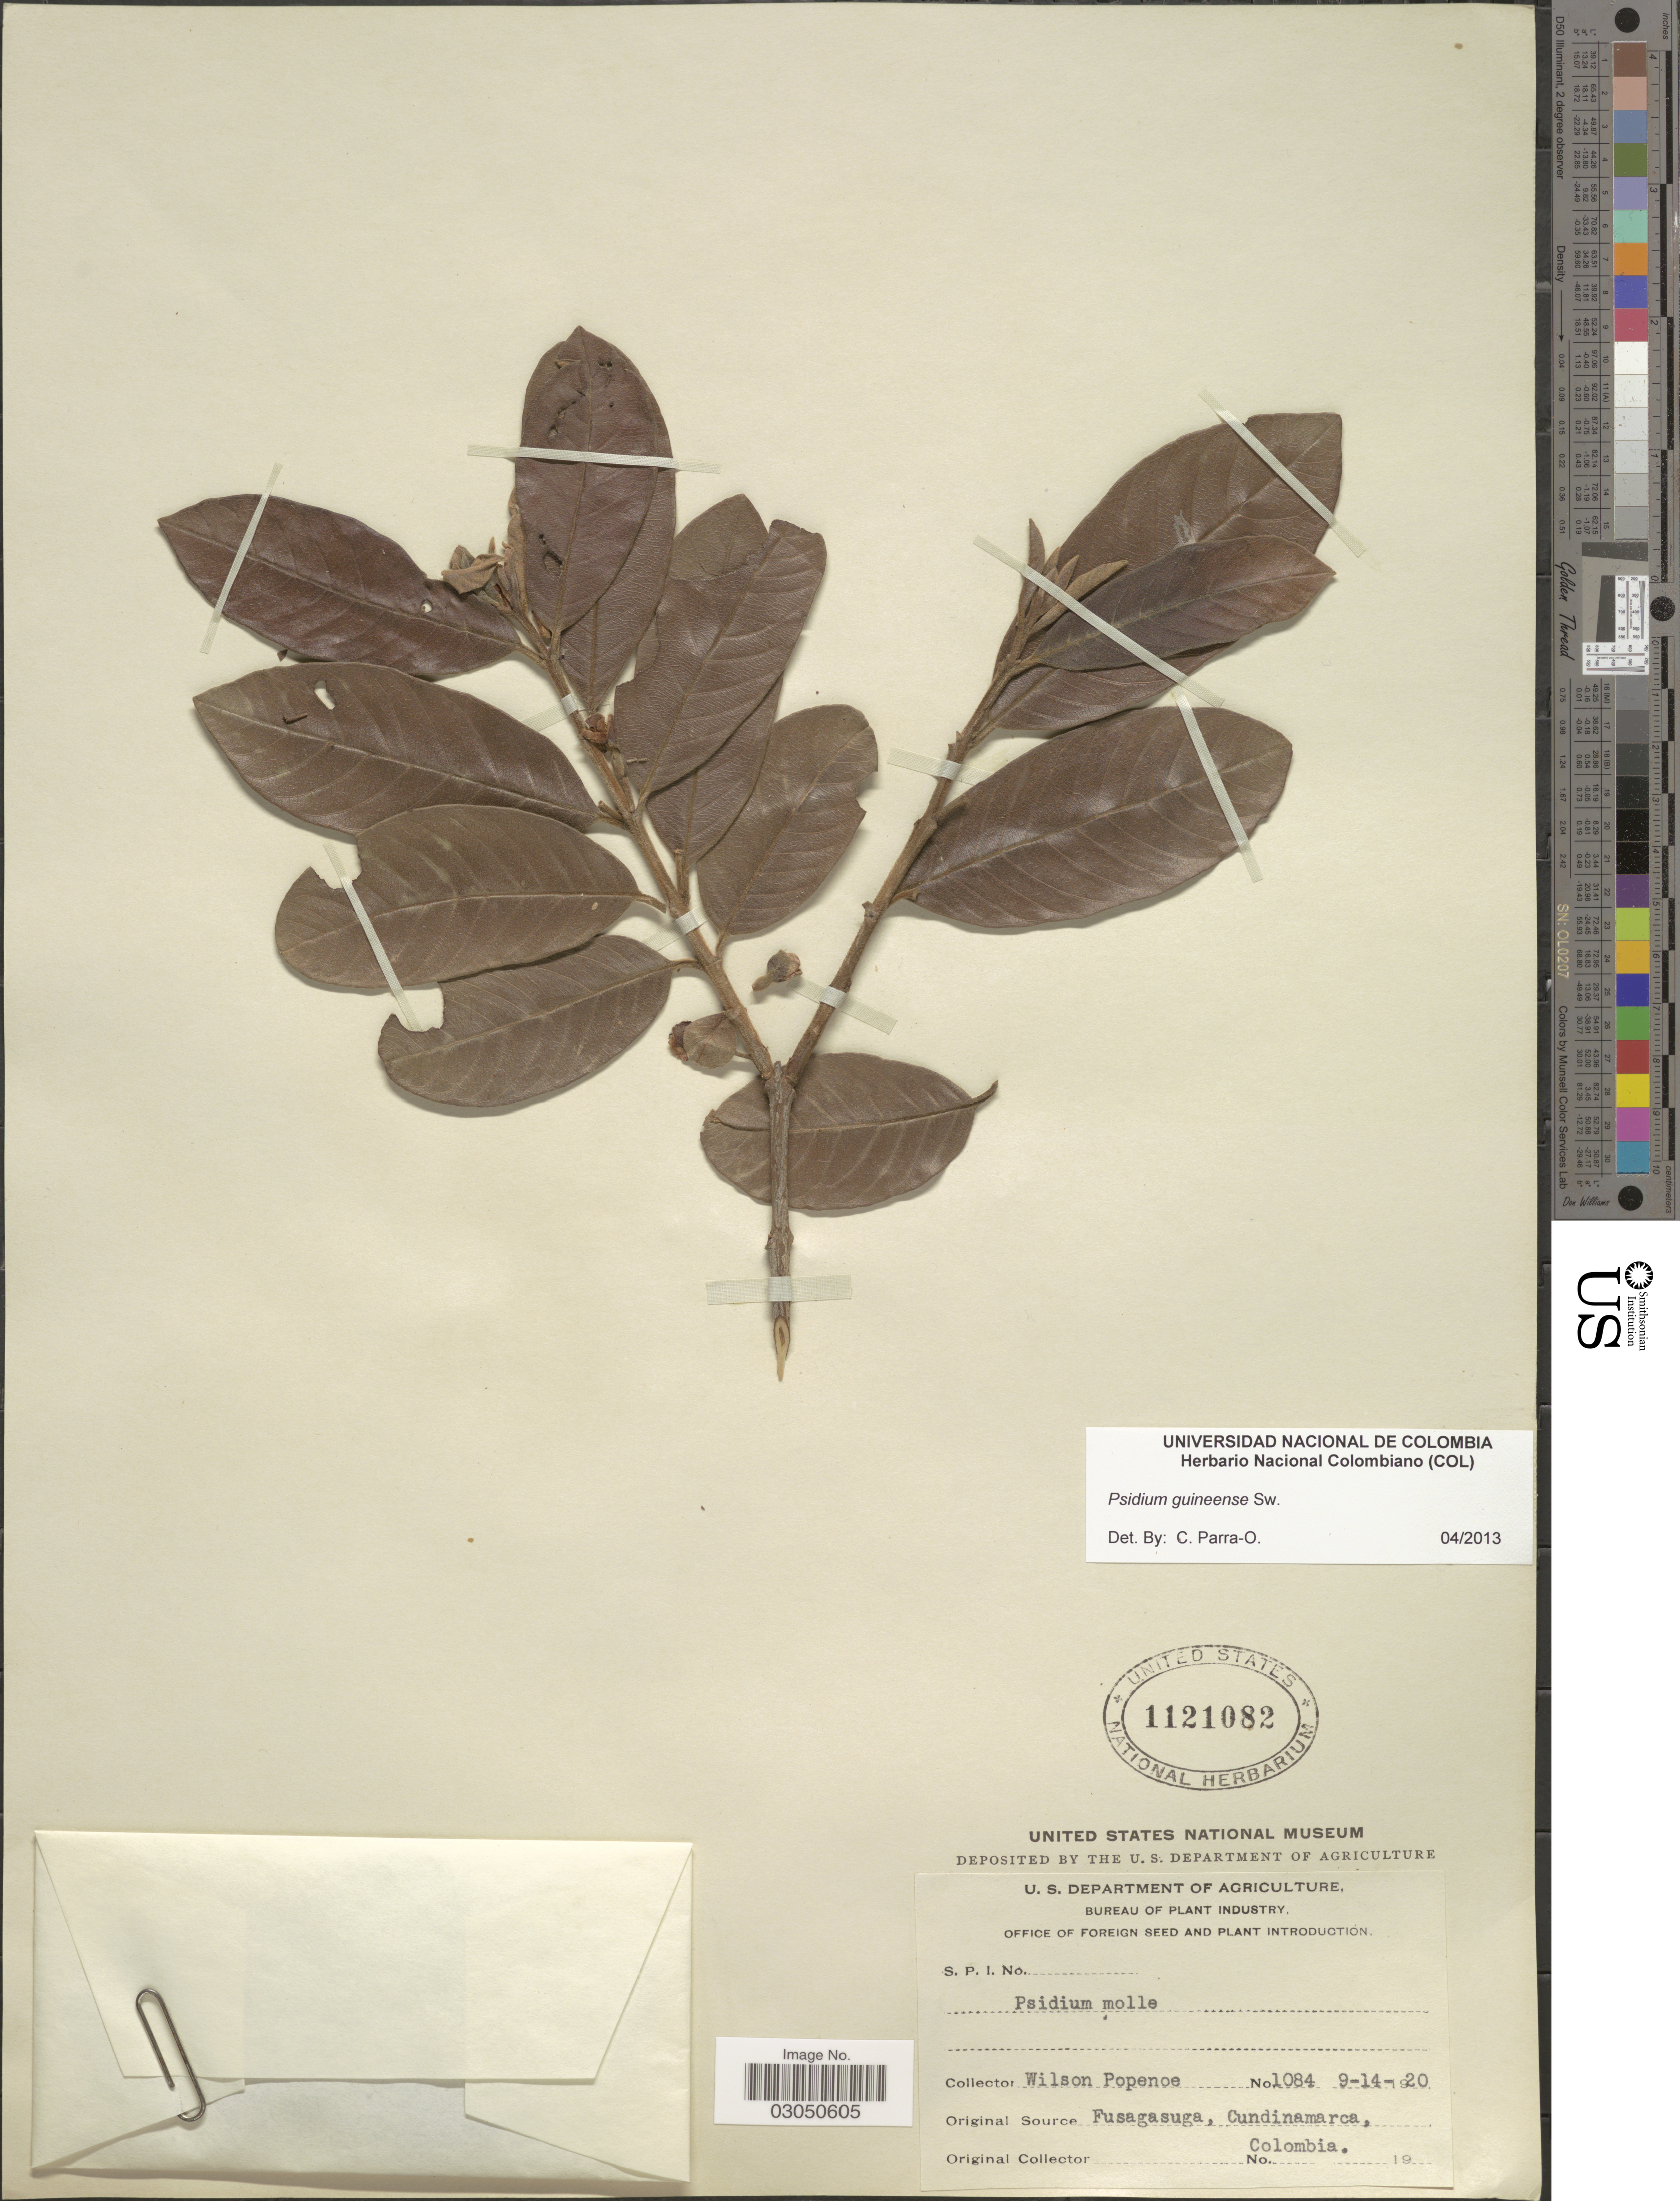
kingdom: Plantae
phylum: Tracheophyta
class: Magnoliopsida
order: Myrtales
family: Myrtaceae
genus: Psidium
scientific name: Psidium guineense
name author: Sw.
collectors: F. Popenoe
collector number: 1084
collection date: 1920-09-14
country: Colombia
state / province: Cundinamarca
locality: Fusagasuga, Cundinamarca.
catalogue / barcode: US 1121082